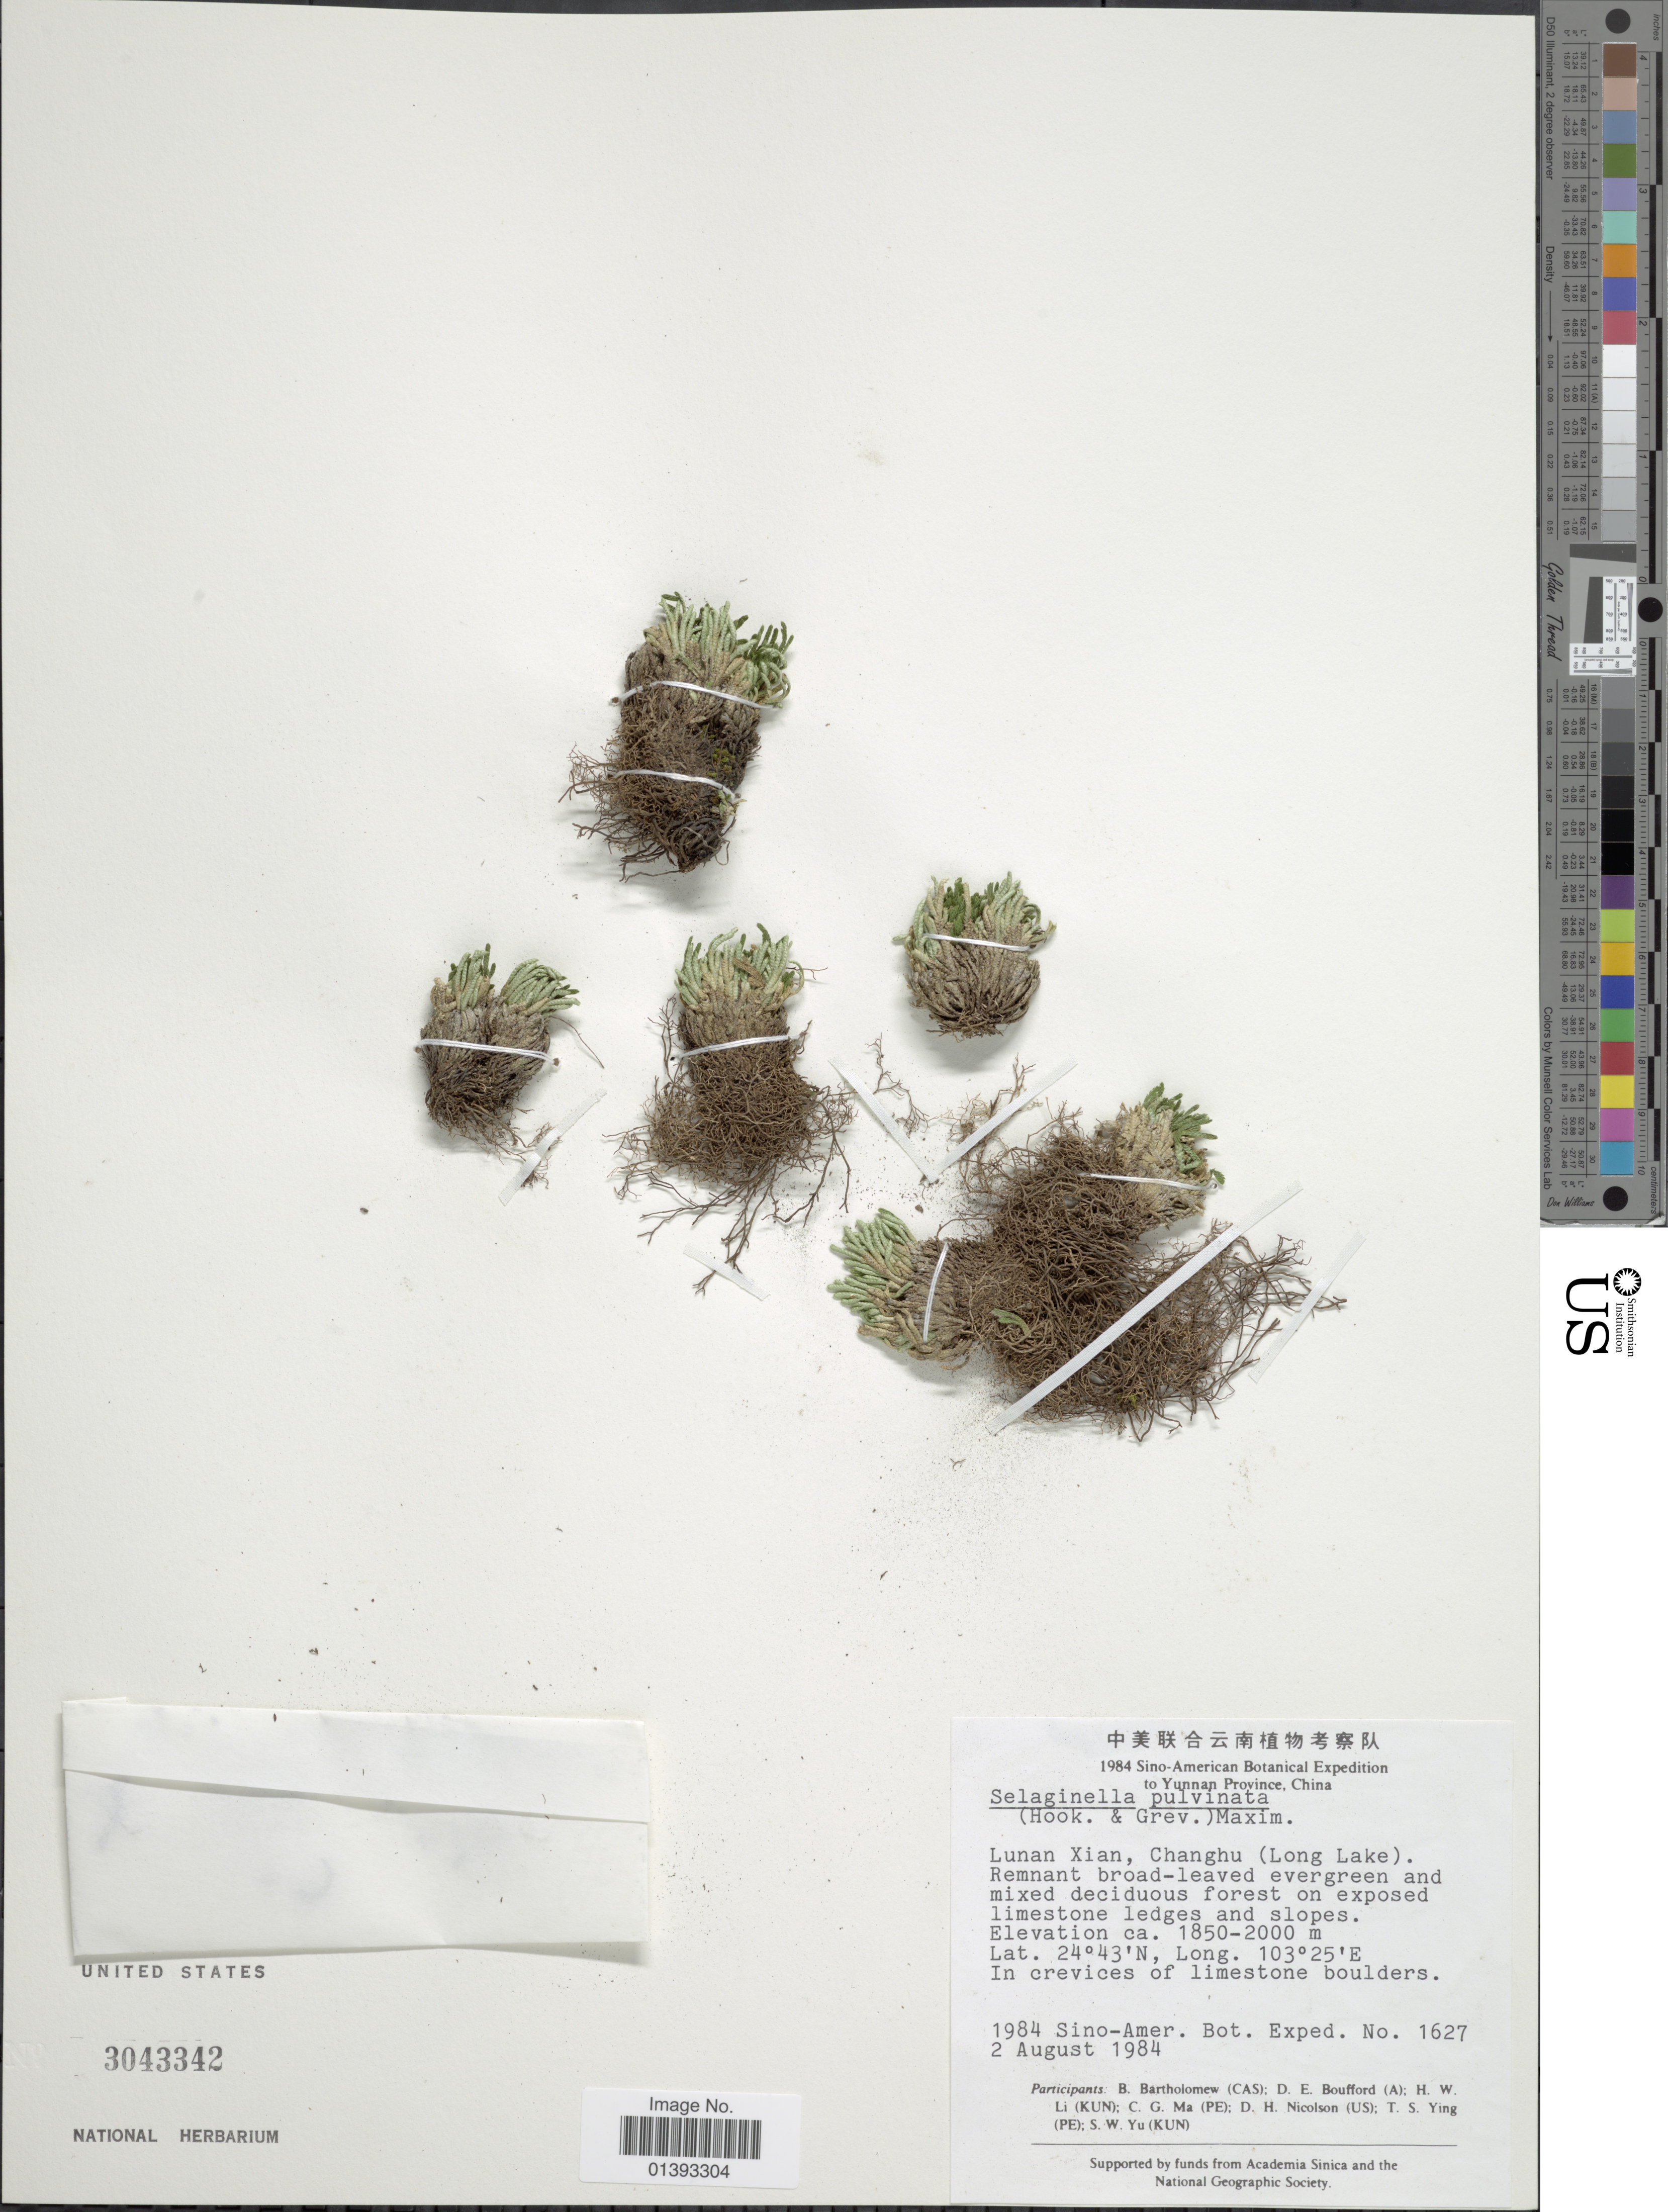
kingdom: Plantae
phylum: Tracheophyta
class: Lycopodiopsida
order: Selaginellales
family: Selaginellaceae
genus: Selaginella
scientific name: Selaginella tamariscina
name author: (P. Beauv.) Spring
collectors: Sino-Amer. Bot. Exped. 1984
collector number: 1627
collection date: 1984-08-02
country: China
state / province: Yunnan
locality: Lunan Xian, Changhu (Long Lake), limestone ledges and slopes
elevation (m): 1850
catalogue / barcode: US 3043342